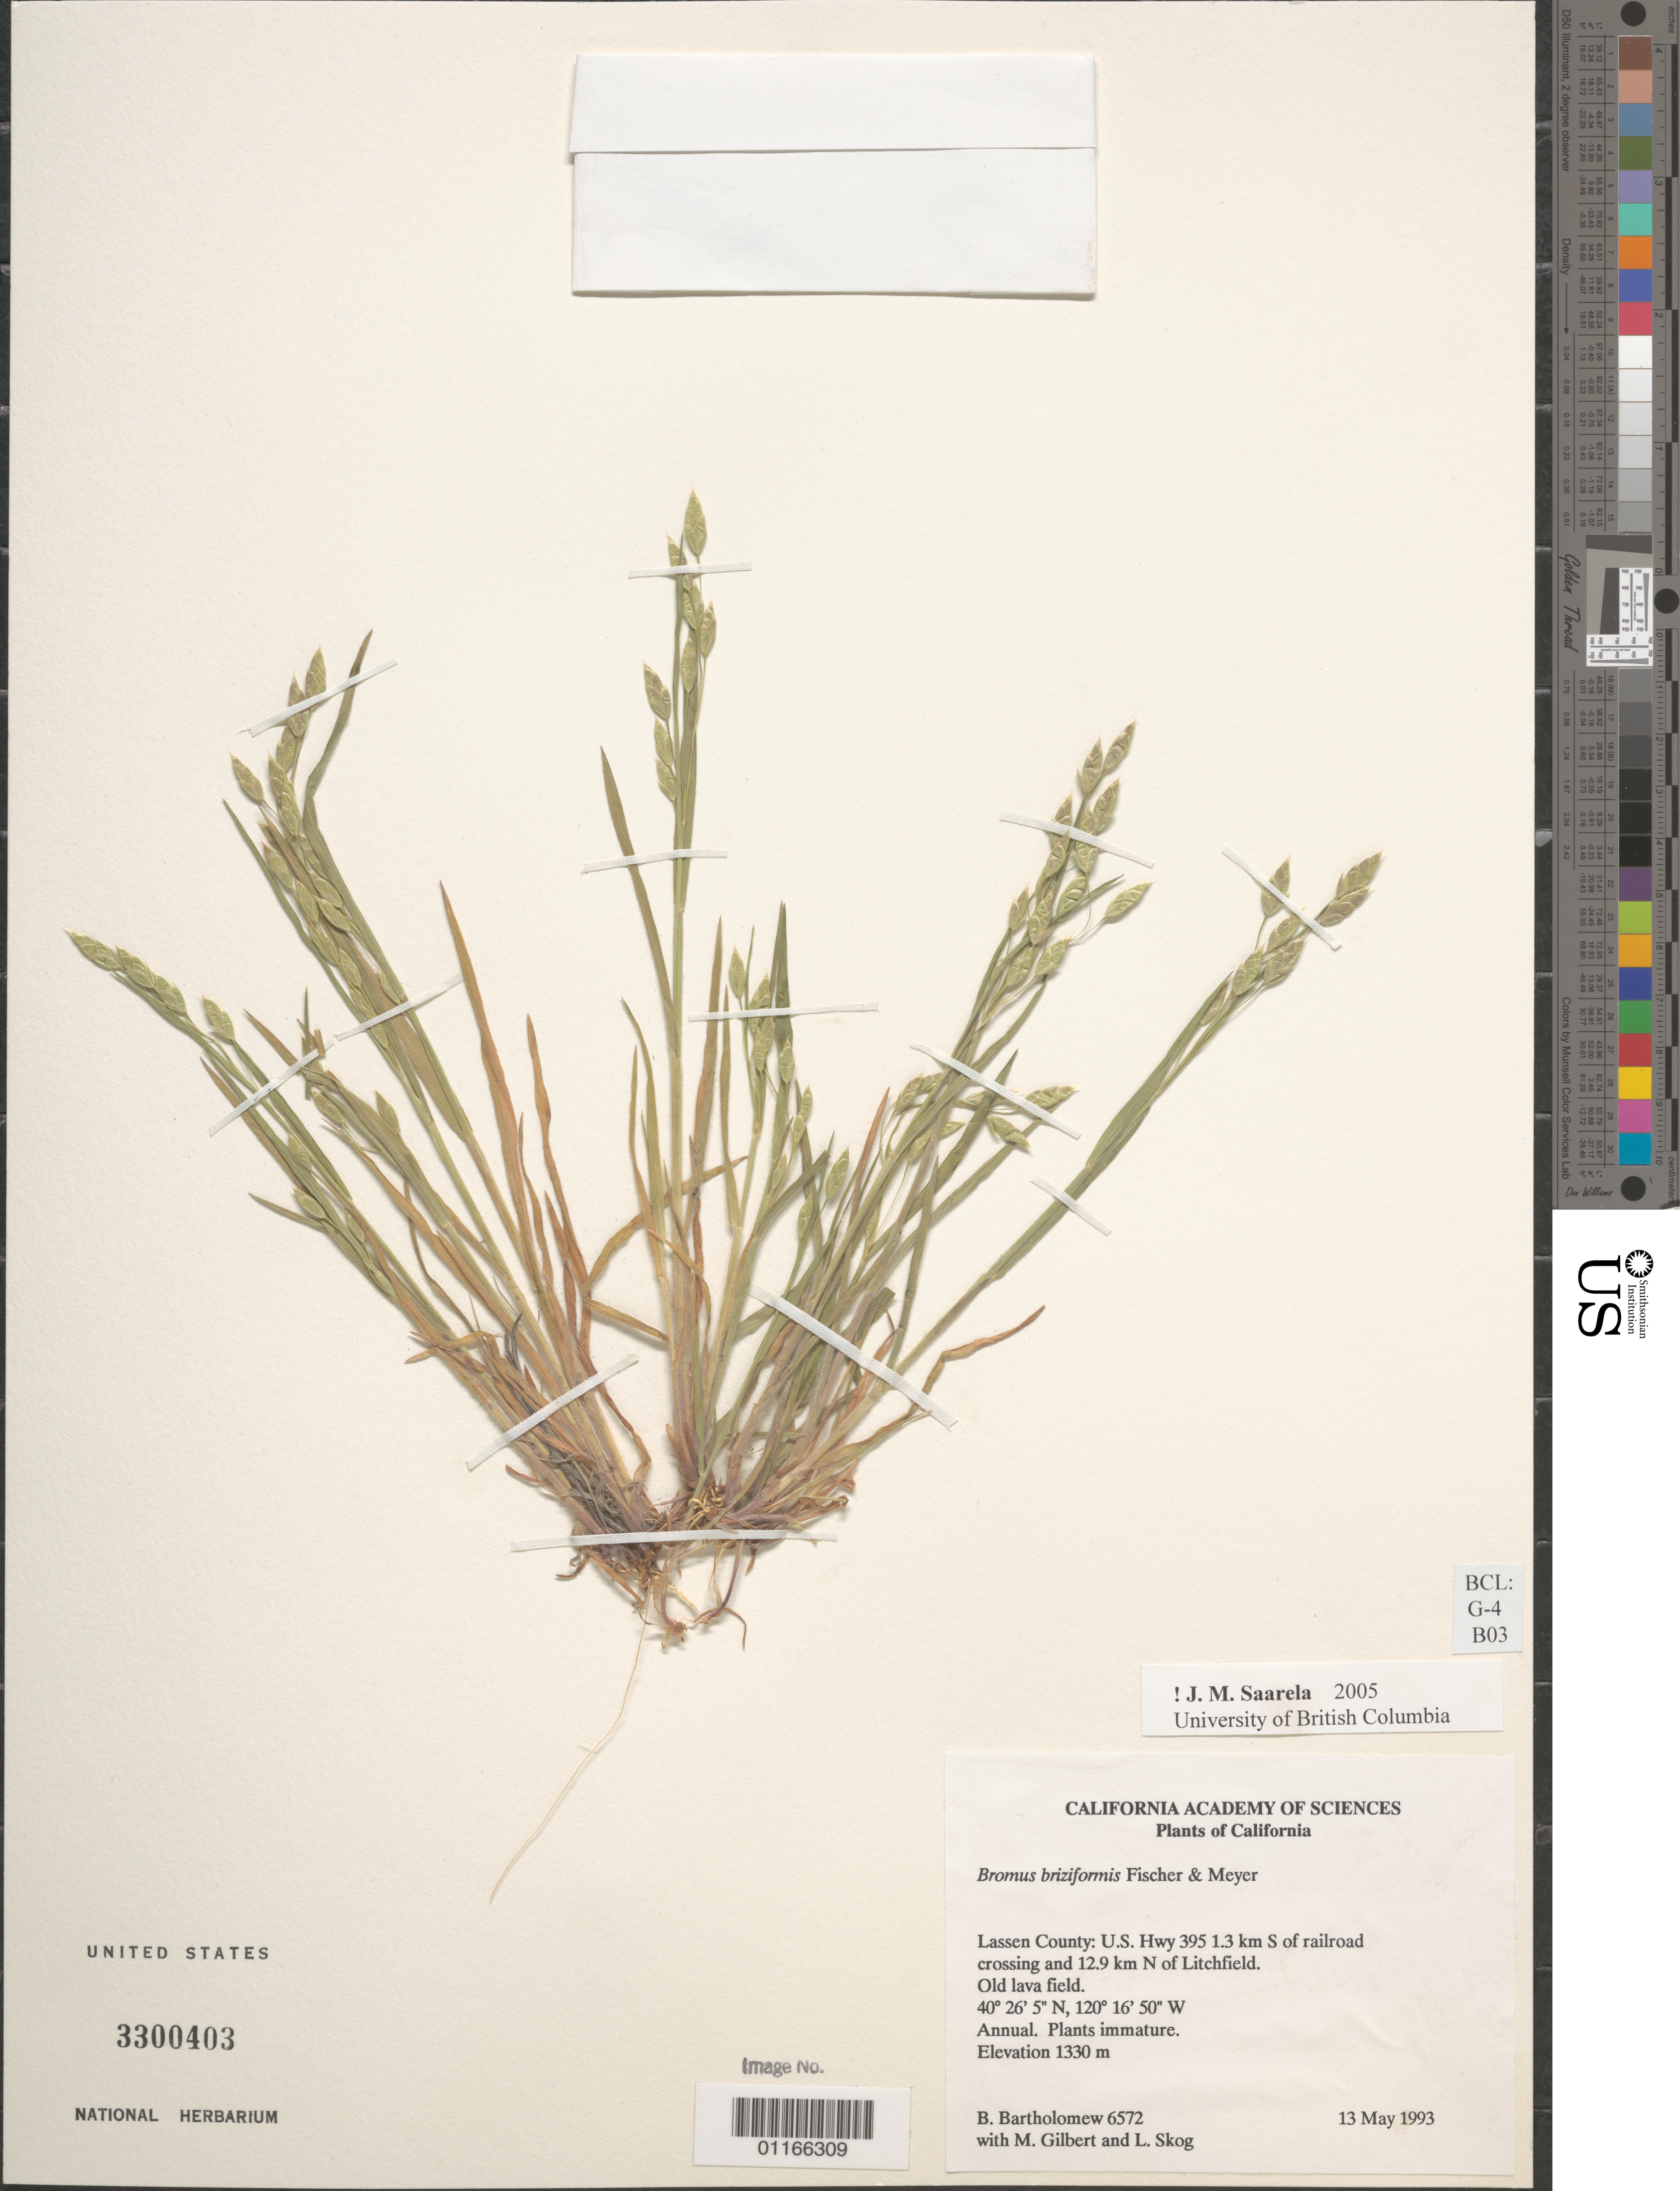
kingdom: Plantae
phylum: Tracheophyta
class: Liliopsida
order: Poales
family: Poaceae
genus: Bromus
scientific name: Bromus briziformis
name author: Fisch. & C.A. Mey.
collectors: B. Bartholomew, M. Gilbert & L. E. Skog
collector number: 6572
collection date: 1993-05-13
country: United States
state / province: California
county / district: Lassen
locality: U.S. Hwy 395 1.3 km S of railroad crossing and 12.9 km N of Litchfield.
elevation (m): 1330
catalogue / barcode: US 3300403